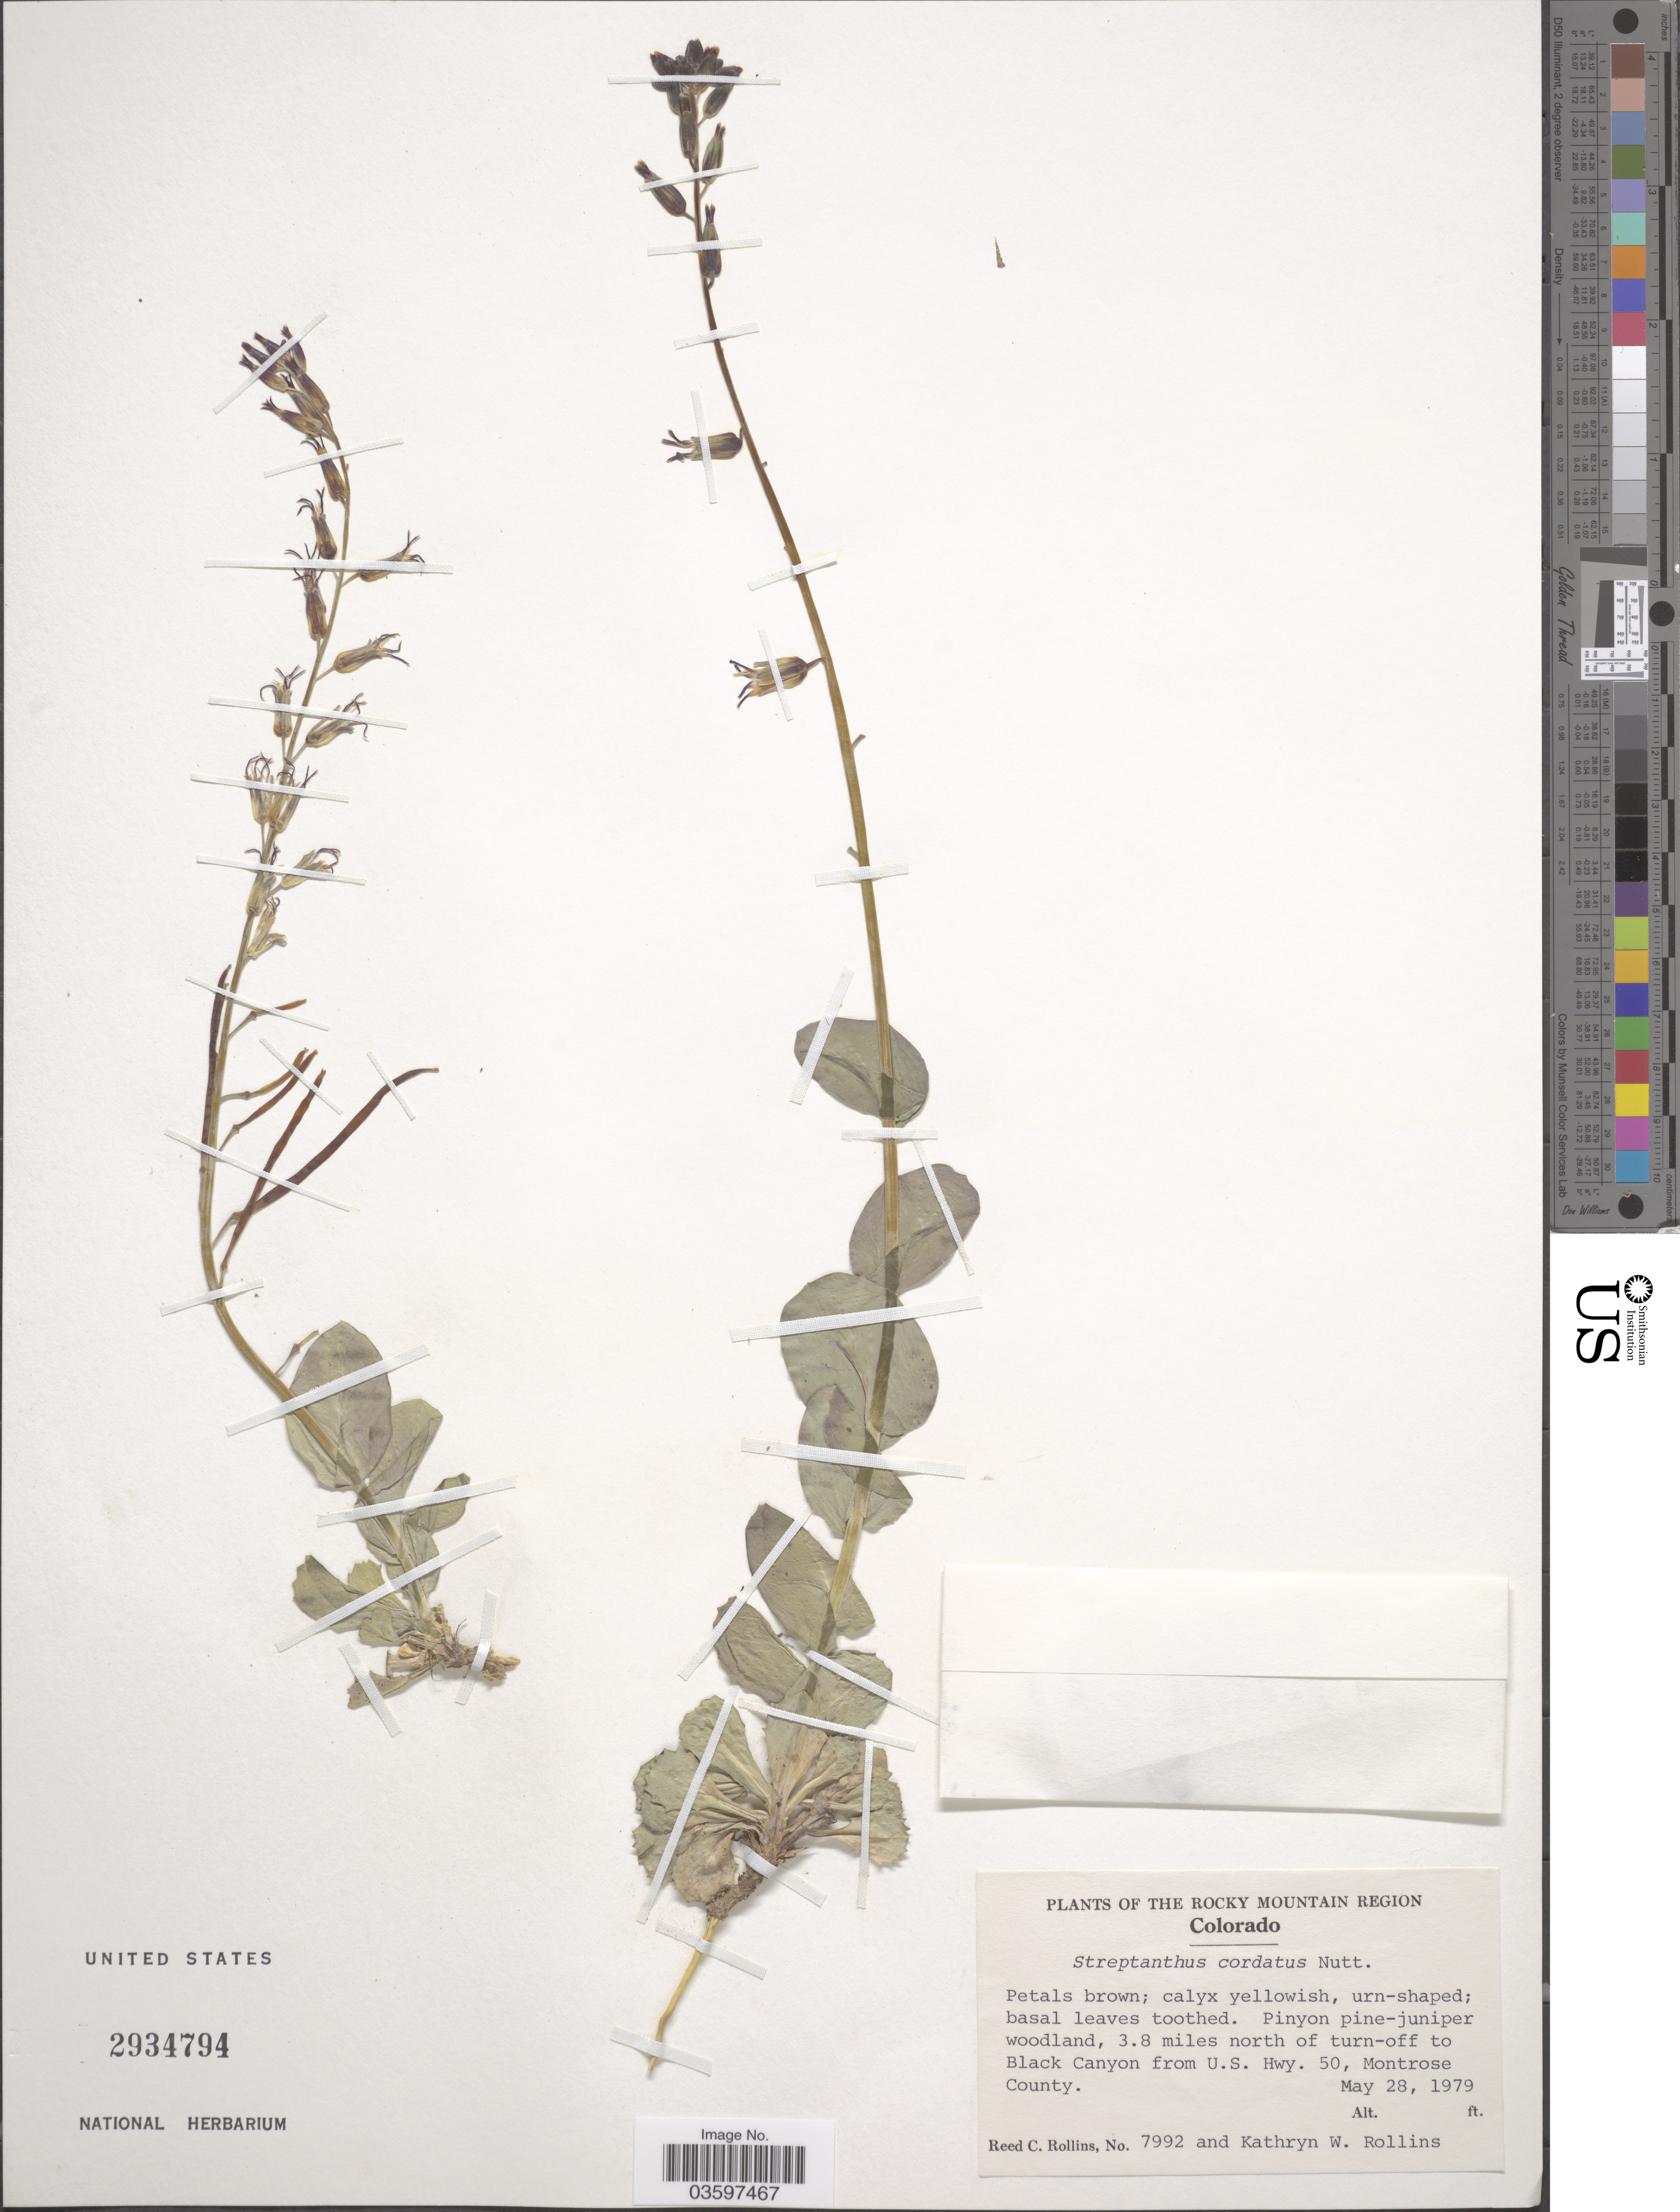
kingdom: Plantae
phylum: Tracheophyta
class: Magnoliopsida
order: Brassicales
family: Brassicaceae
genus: Streptanthus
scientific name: Streptanthus cordatus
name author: Nutt. ex Torr. & A. Gray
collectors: R. C. Rollins & K. W. Rollins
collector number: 7992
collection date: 1979-05-28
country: United States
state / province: Colorado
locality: The Rocky Mountain Region. 3.8 miles north of turn-off to Black Canyon from U.S. Hwy. 50, Montrose County.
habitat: pinon-pine juniper woodland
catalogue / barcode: US 2934794